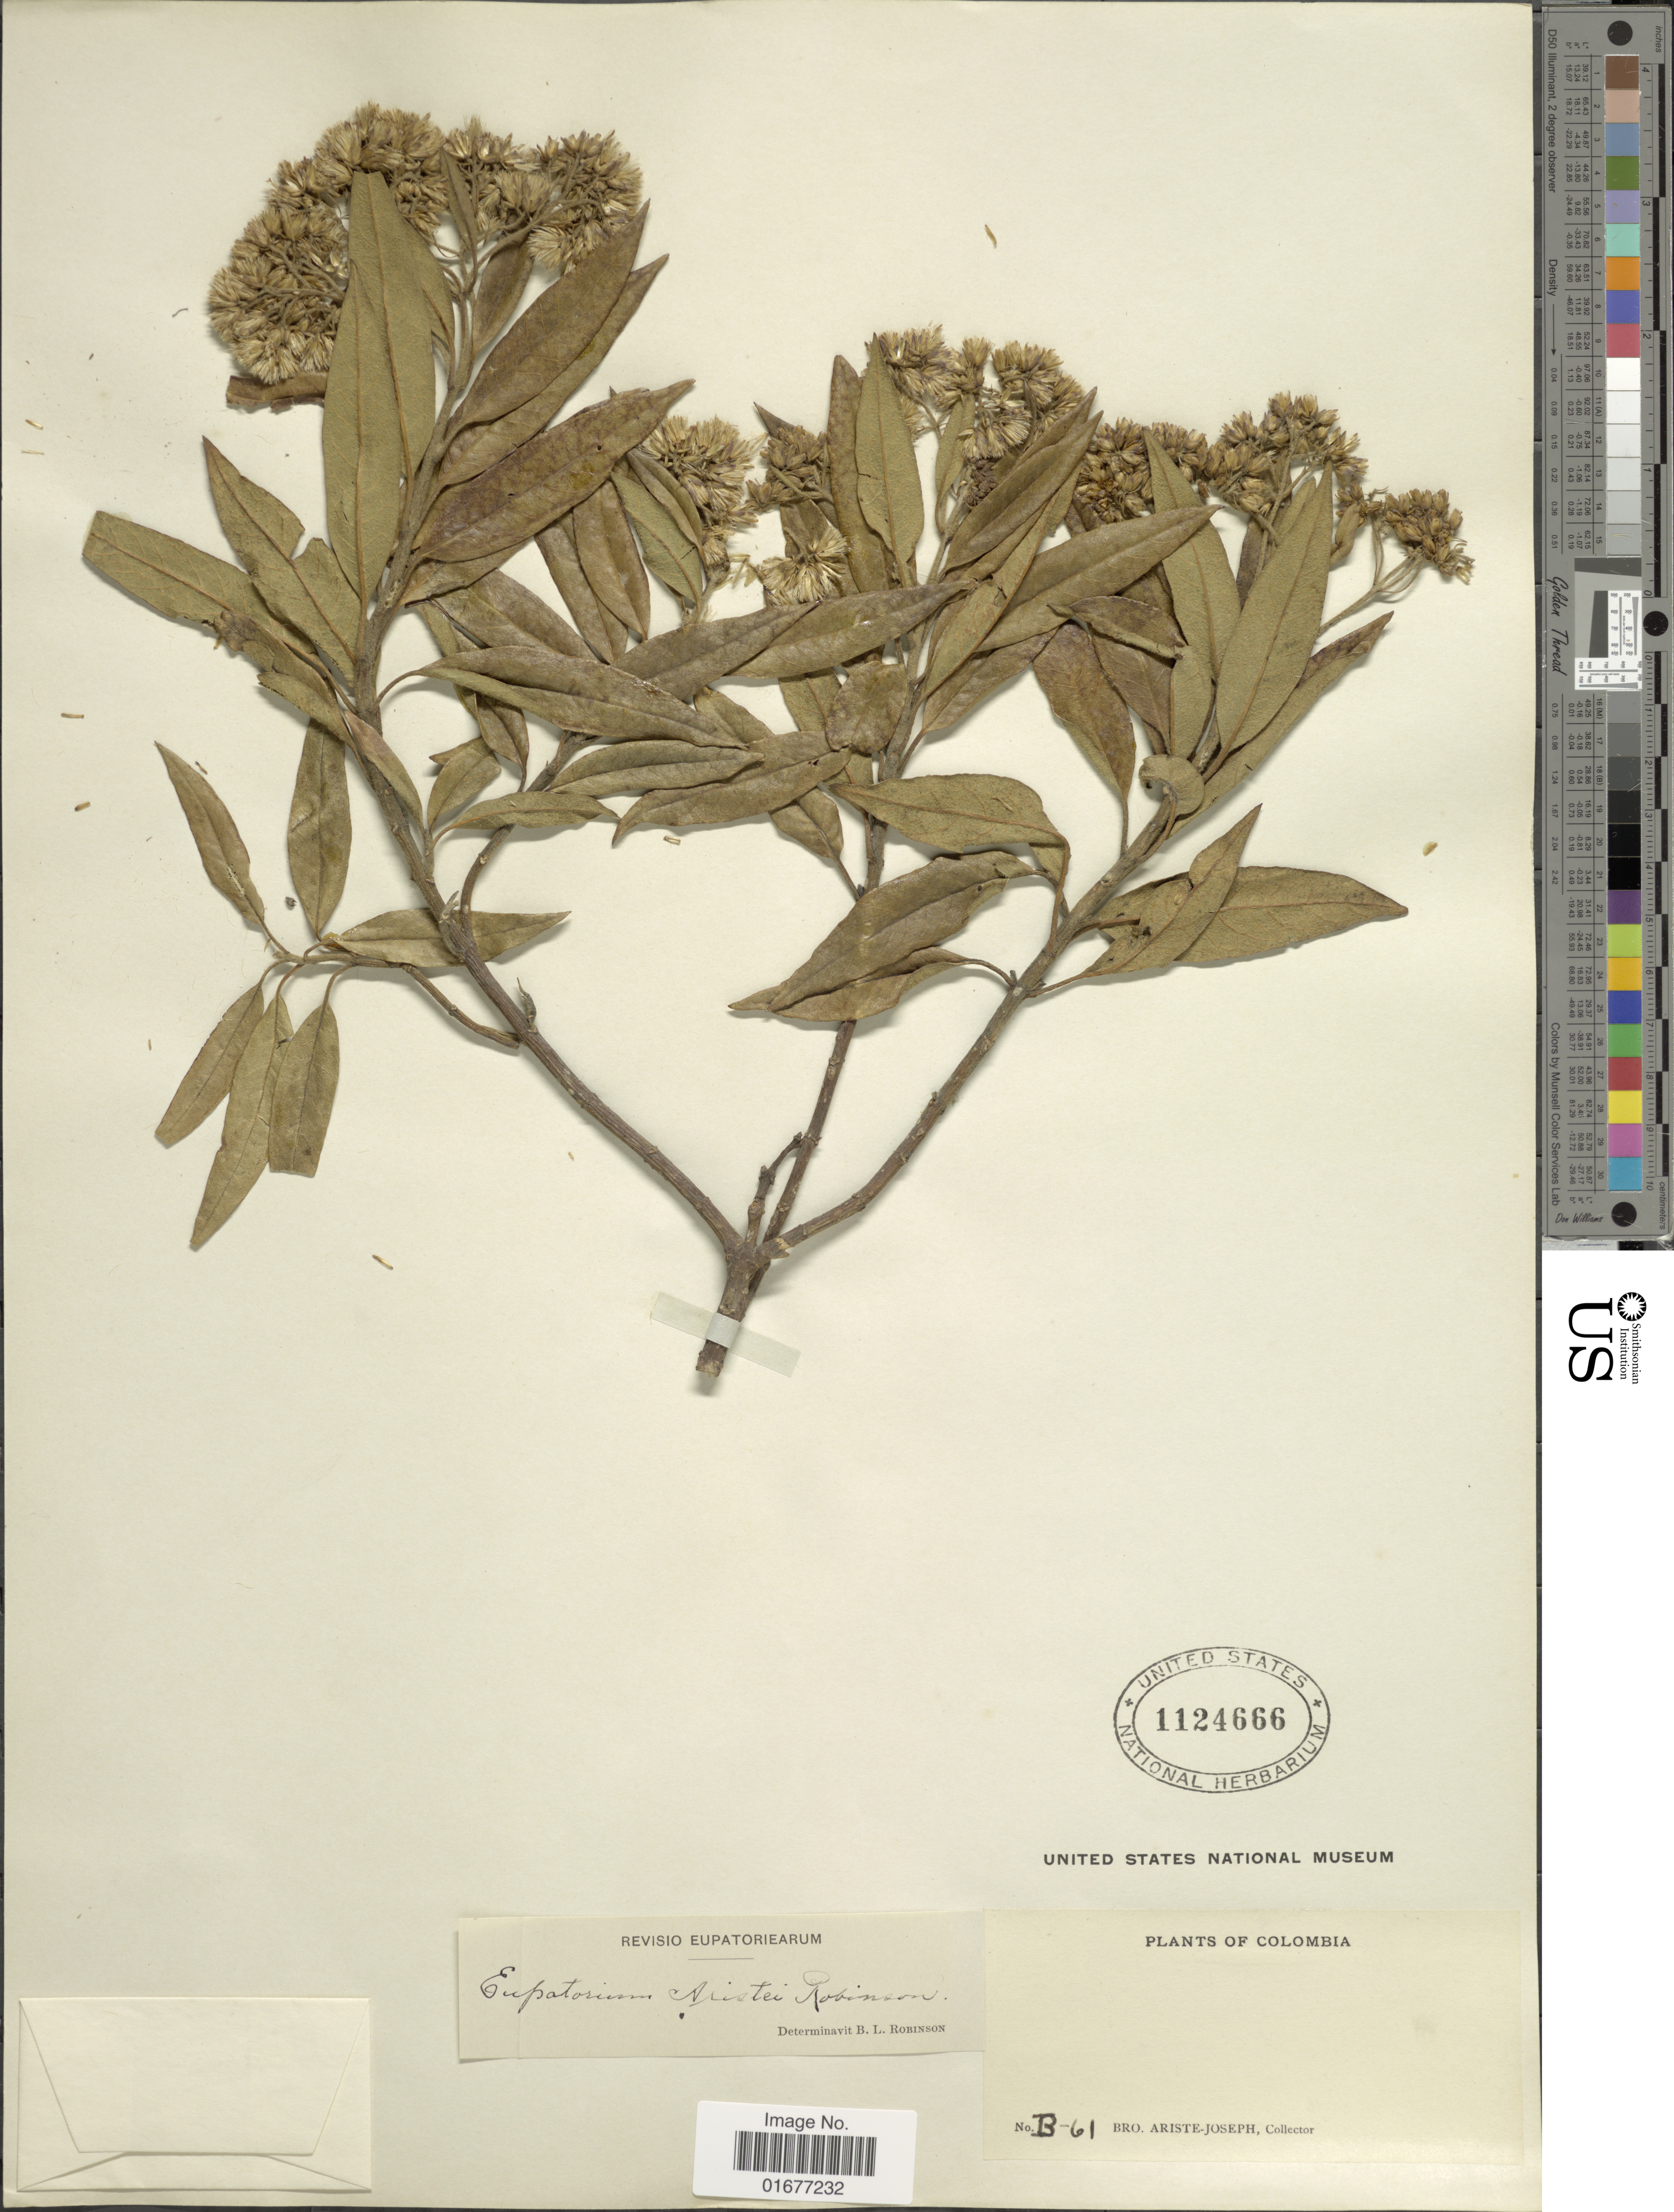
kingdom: Plantae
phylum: Tracheophyta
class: Magnoliopsida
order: Asterales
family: Asteraceae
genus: Ageratina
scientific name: Ageratina aristei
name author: (B.L. Rob.) R.M. King & H. Rob.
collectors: Bro. Ariste-Joseph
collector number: B-61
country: Colombia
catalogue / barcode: US 1124666